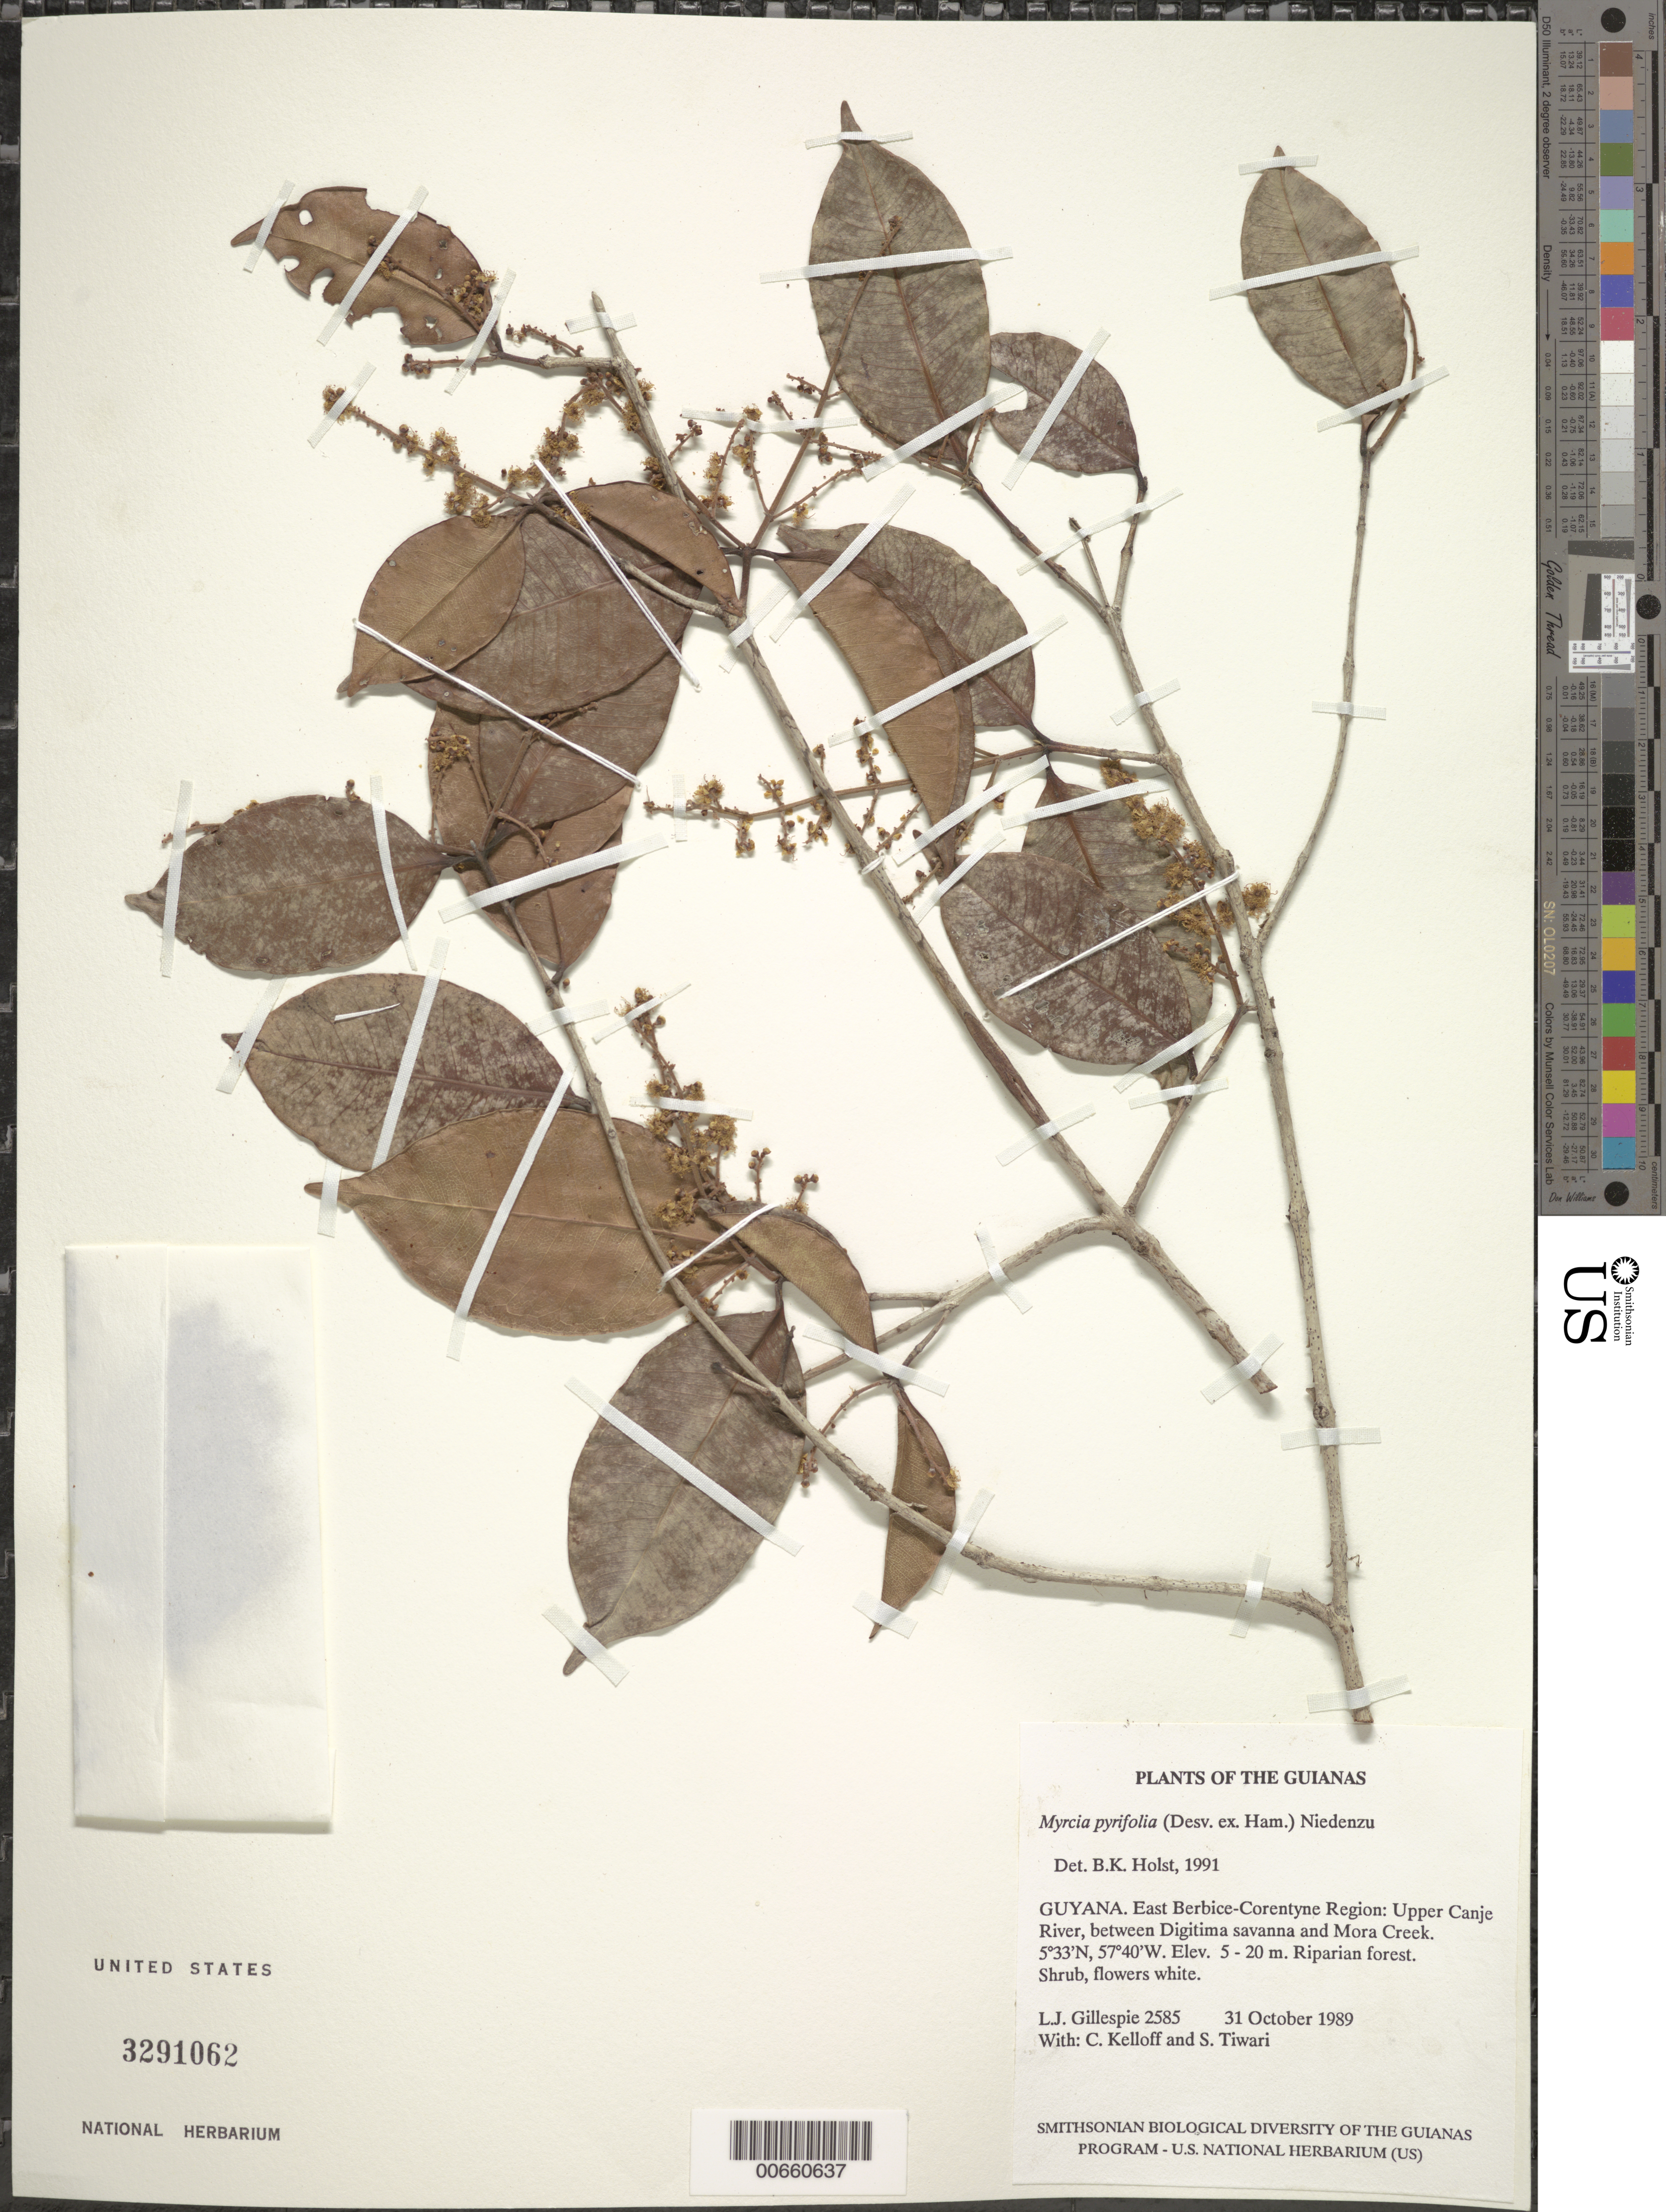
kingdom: Plantae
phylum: Tracheophyta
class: Magnoliopsida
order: Myrtales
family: Myrtaceae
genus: Myrcia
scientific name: Myrcia pyrifolia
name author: Nied.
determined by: Holst, Bruce K.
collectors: L. J. Gillespie, C. L. Kelloff & S. Tiwari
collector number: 2585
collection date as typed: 31 October 1989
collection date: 1989-10-31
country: Guyana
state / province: E. Berbice-Corentyne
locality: Upper Canje River, between Digitima savanna and Mora Creek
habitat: Riparian forest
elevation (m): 5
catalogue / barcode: US 3291062